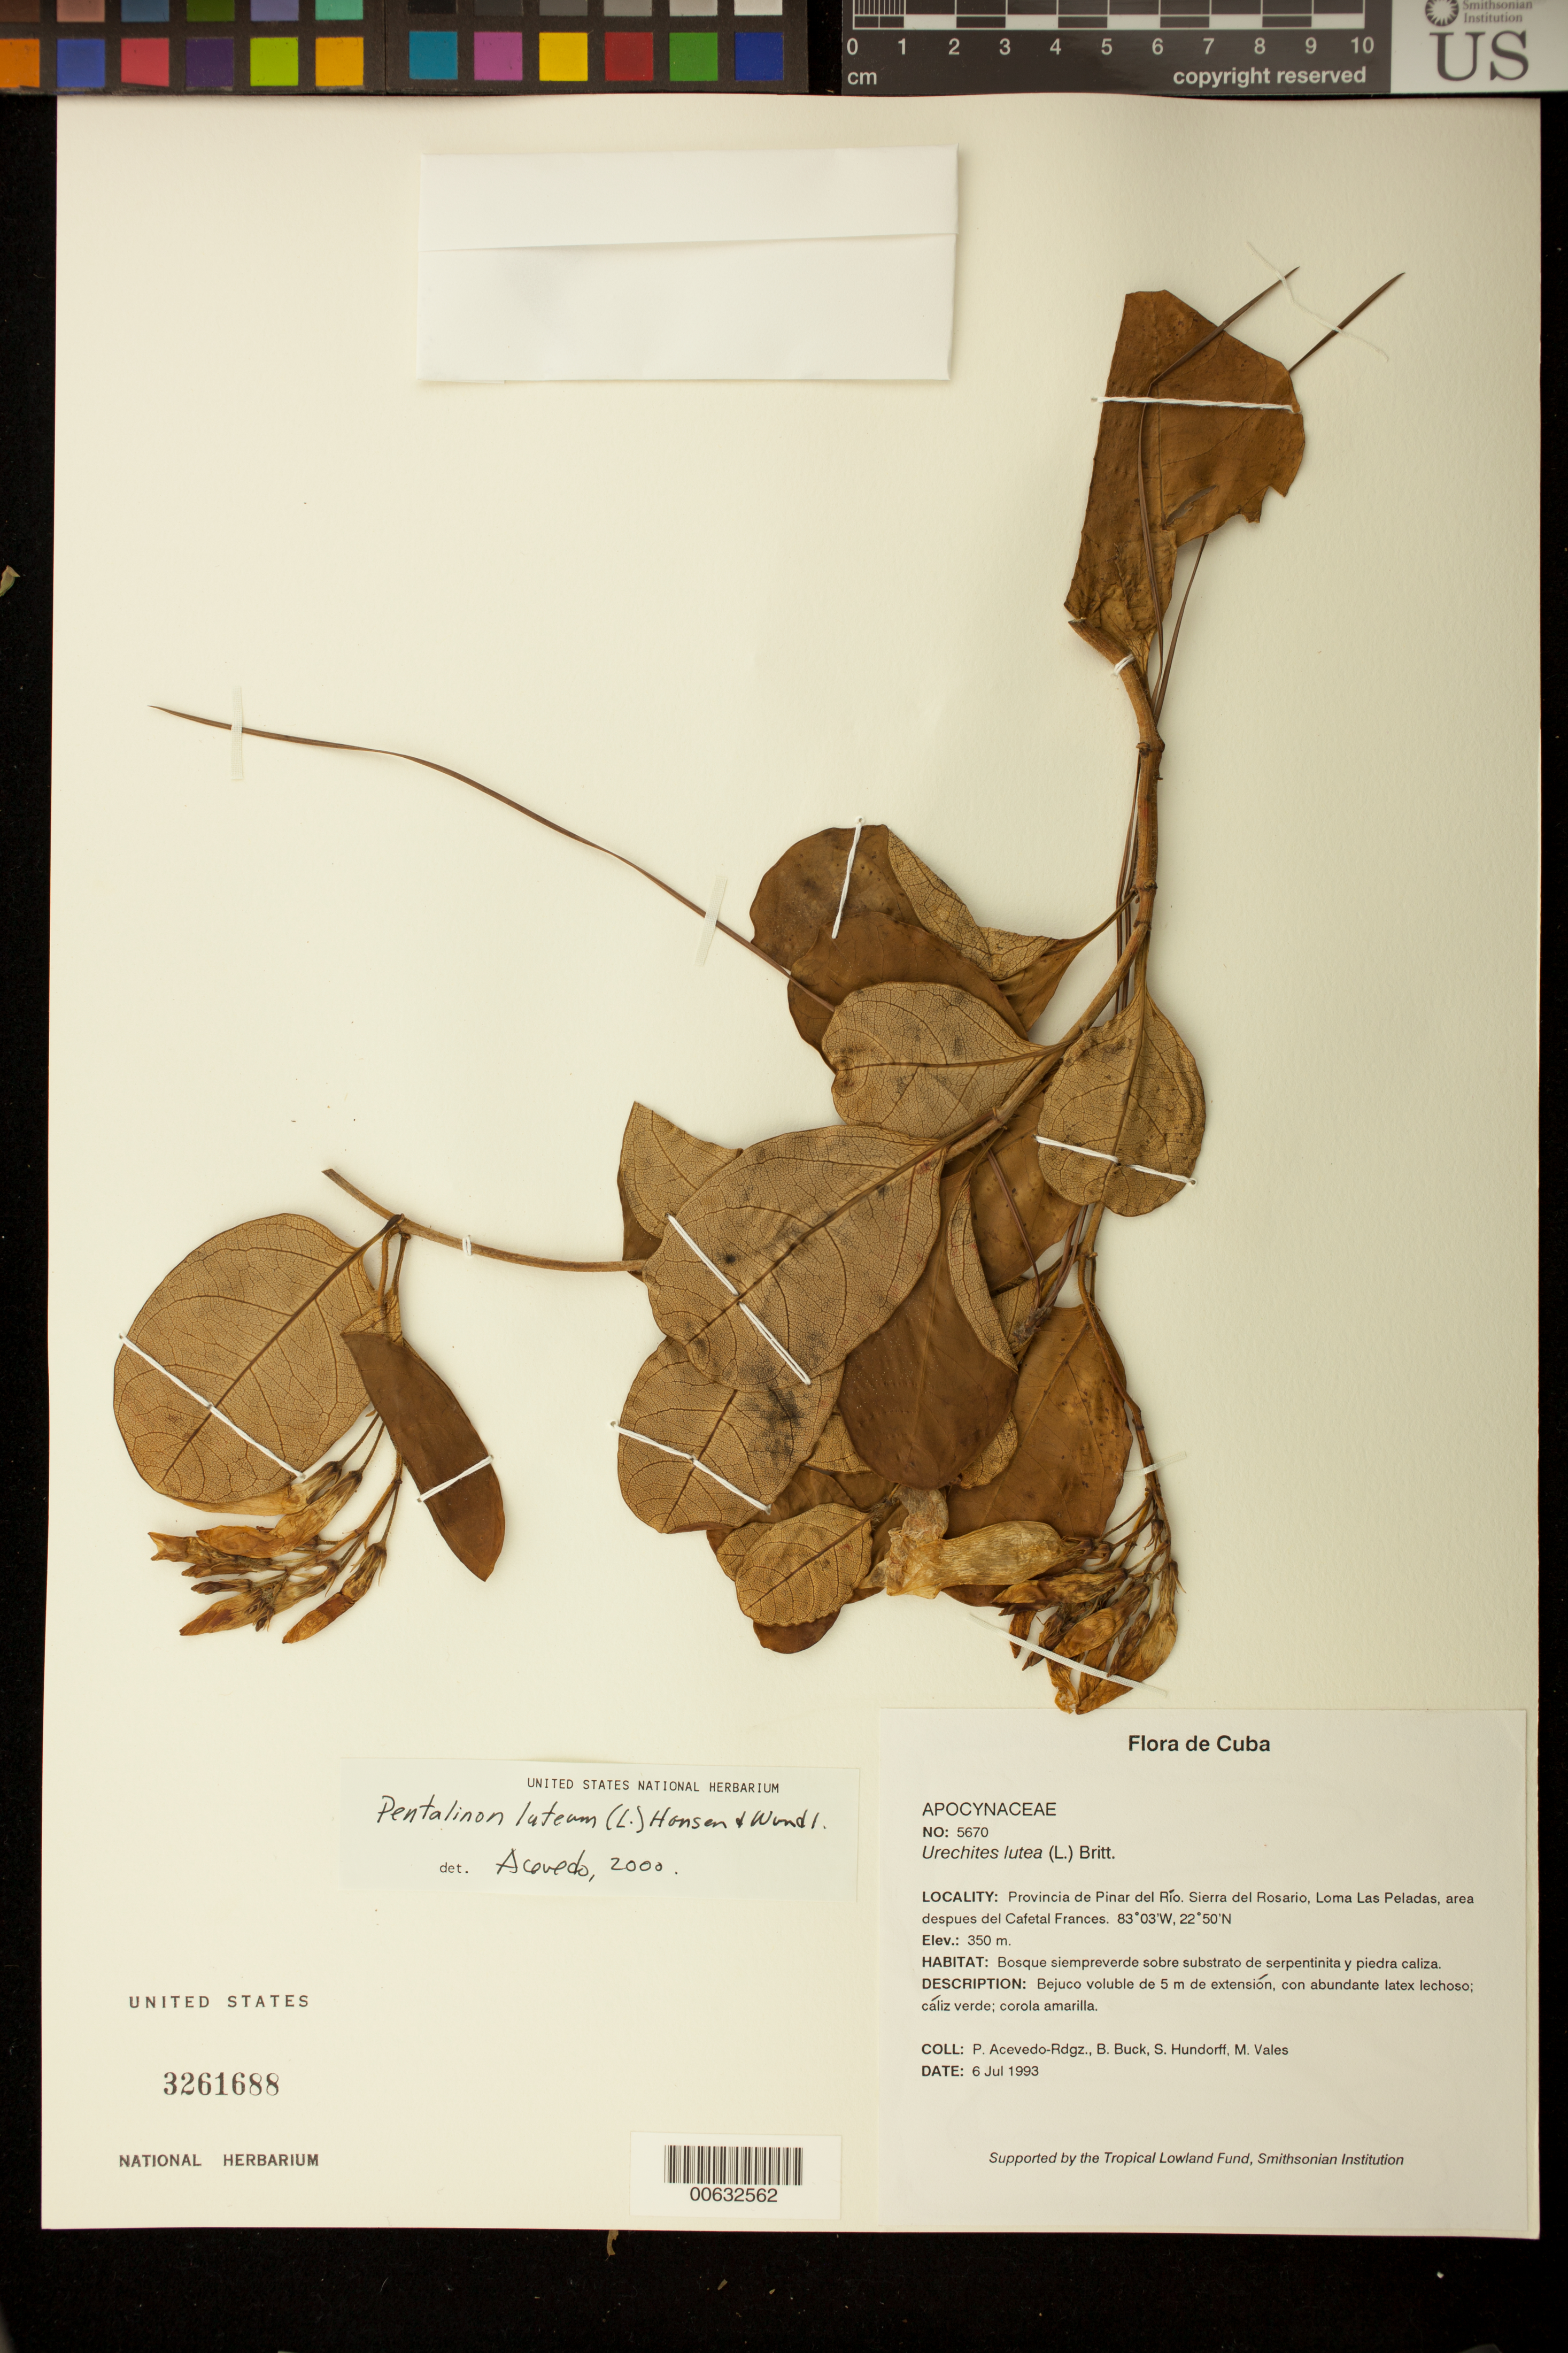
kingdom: Plantae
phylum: Tracheophyta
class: Magnoliopsida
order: Gentianales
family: Apocynaceae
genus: Pentalinon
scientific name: Pentalinon luteum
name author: (L.) B.F. Hansen & Wunderlin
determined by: Acevedo-Rodríguez, P., (BOT), Smithsonian Institution - National Museum of Natural History (UNITED STATES)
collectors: P. Acevedo-Rodr., B. Buck, S. Hundorf & M. Vales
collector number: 5670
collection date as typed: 06 Jul 1993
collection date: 1993-07-06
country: Cuba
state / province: Pinar del Rio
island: Cuba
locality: Provincia de Pinar del Río Sierra del Rosario, Loma Las Peladas, area despues del Cafetal Frances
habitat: Bosque siempreverde sobre substrato de serpentinita y piedra caliza.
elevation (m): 350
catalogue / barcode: US 3261688